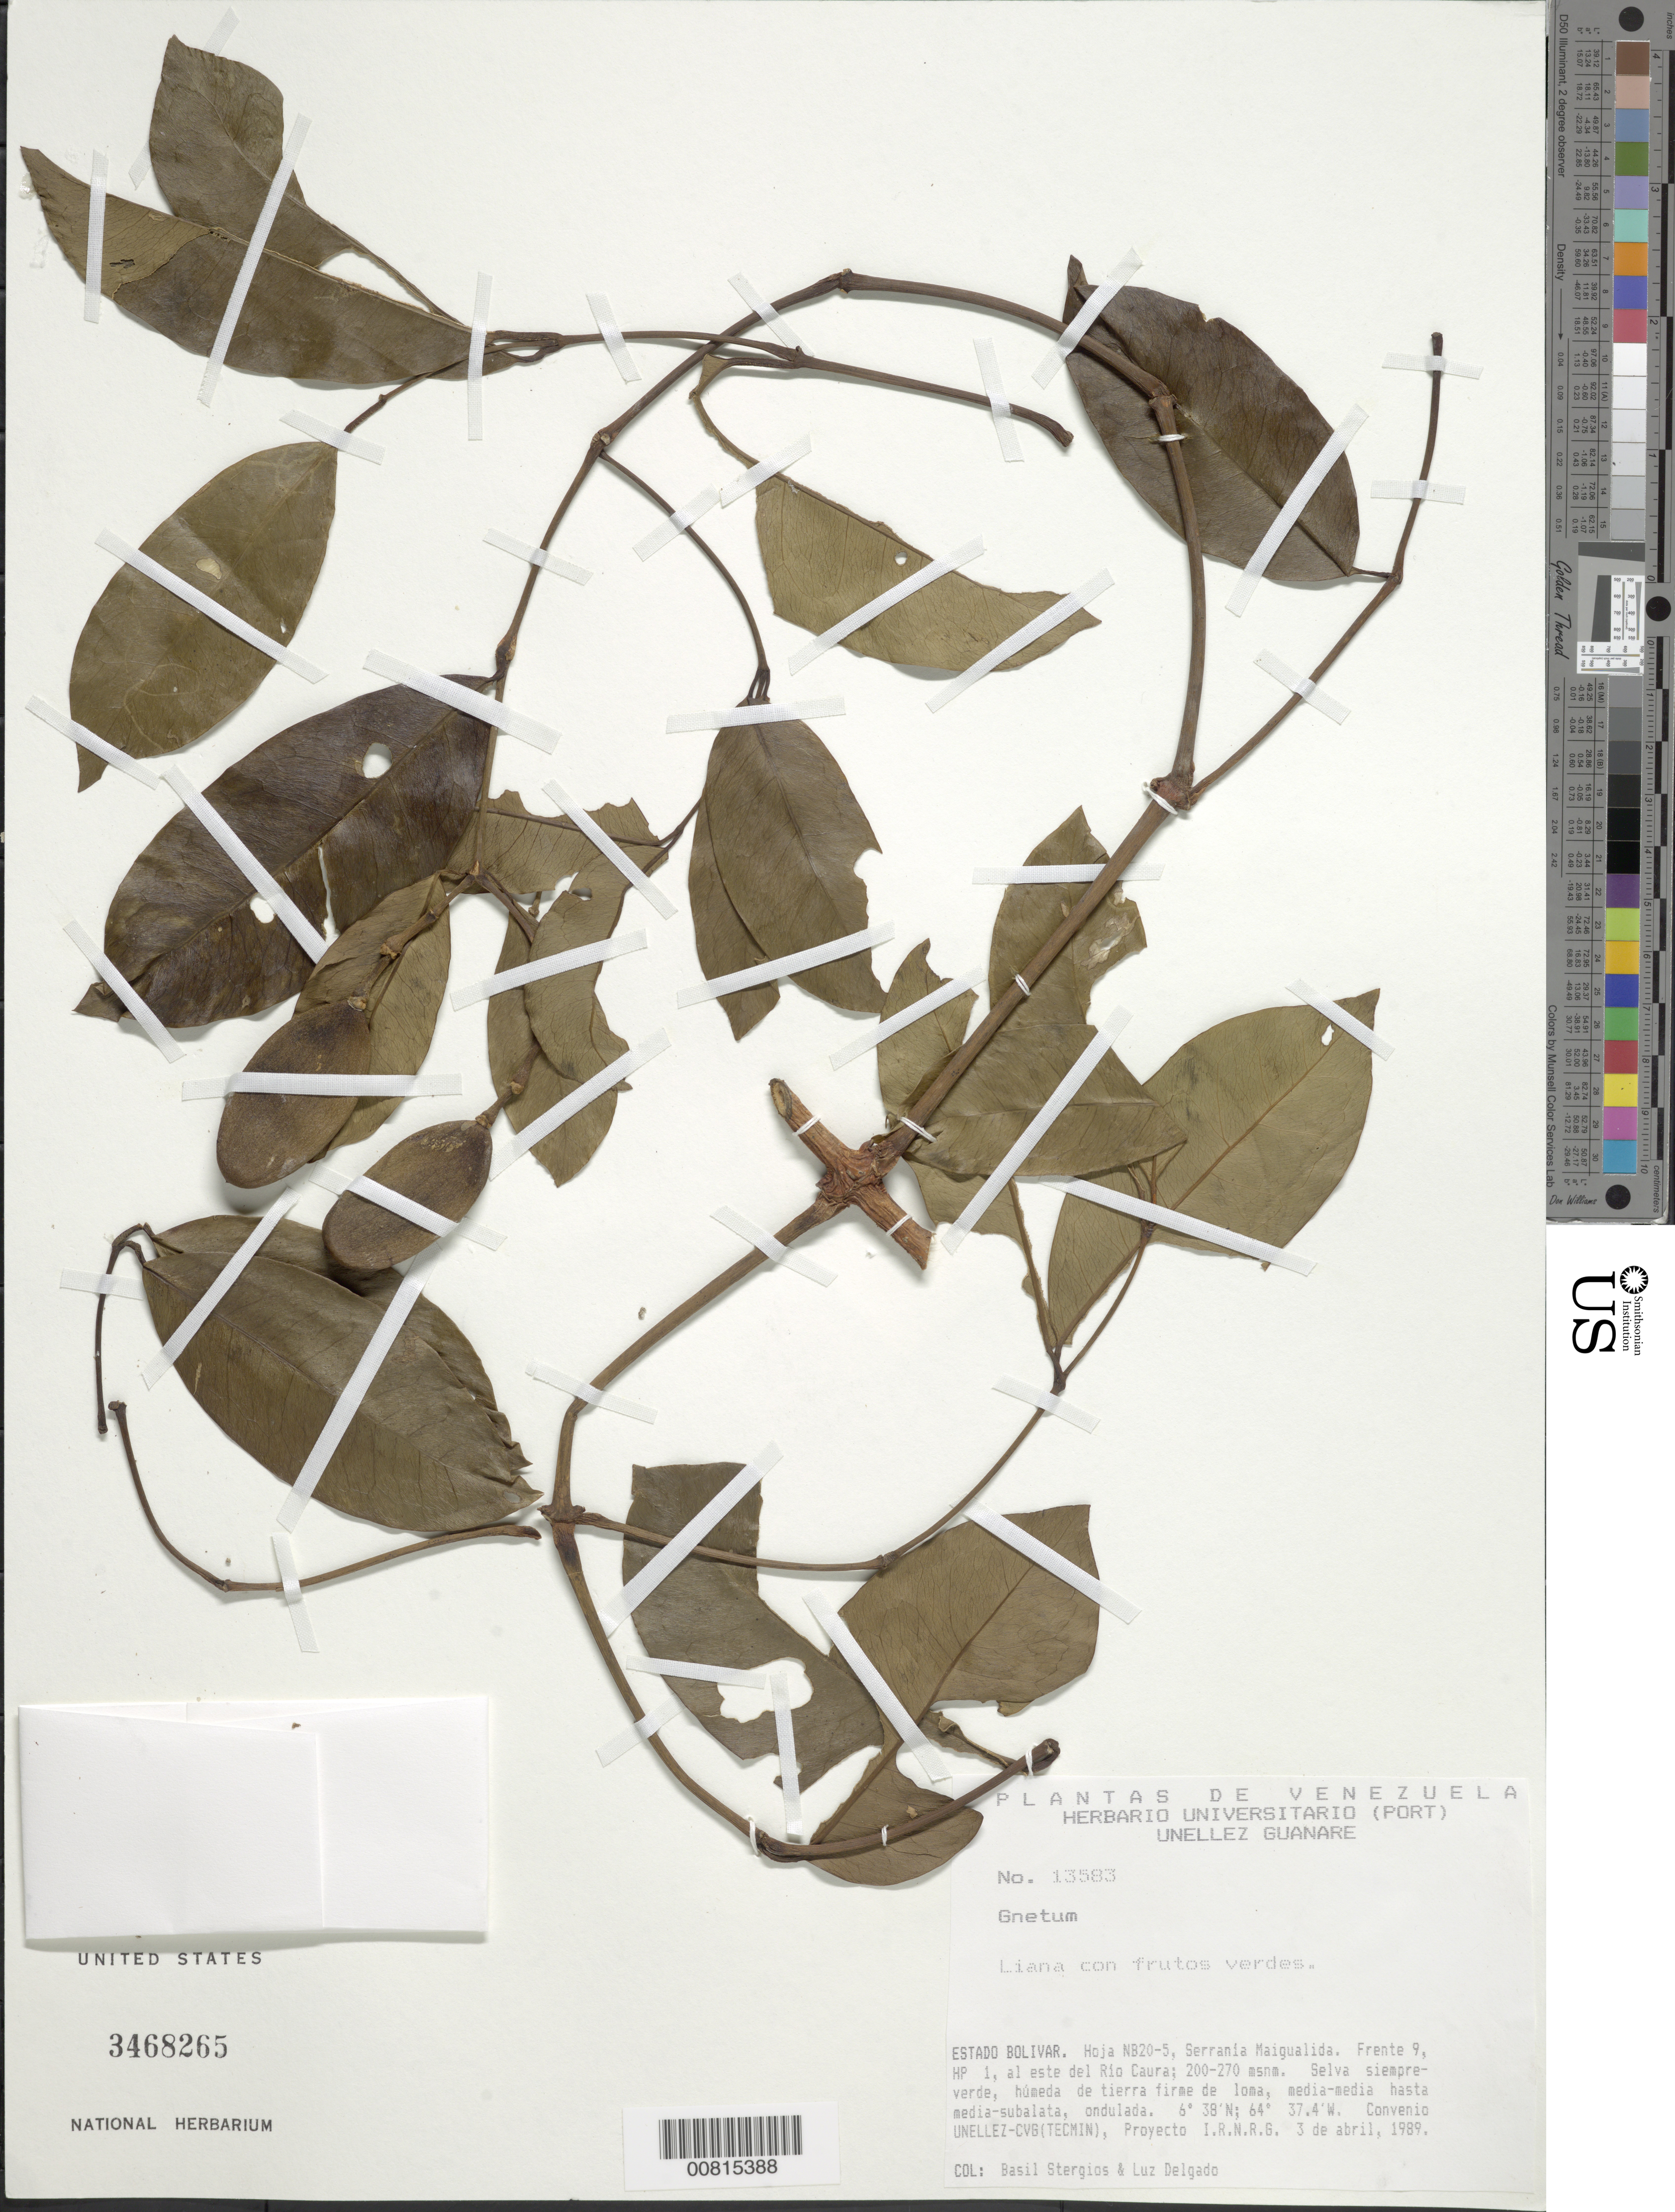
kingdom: Plantae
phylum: Tracheophyta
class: Gnetopsida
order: Gnetales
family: Gnetaceae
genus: Gnetum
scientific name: Gnetum sp.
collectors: B. G. Stergios & L. Delgado V.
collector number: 13583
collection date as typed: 3-Apr-89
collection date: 1989-04-03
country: Venezuela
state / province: Bolívar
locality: Serrania Maigualida, E del río Caura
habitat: Selva siempre-verde, húmeda de tierra firme de loma, media-media hasta media-subalata, ondulada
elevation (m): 200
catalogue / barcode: US 3468265